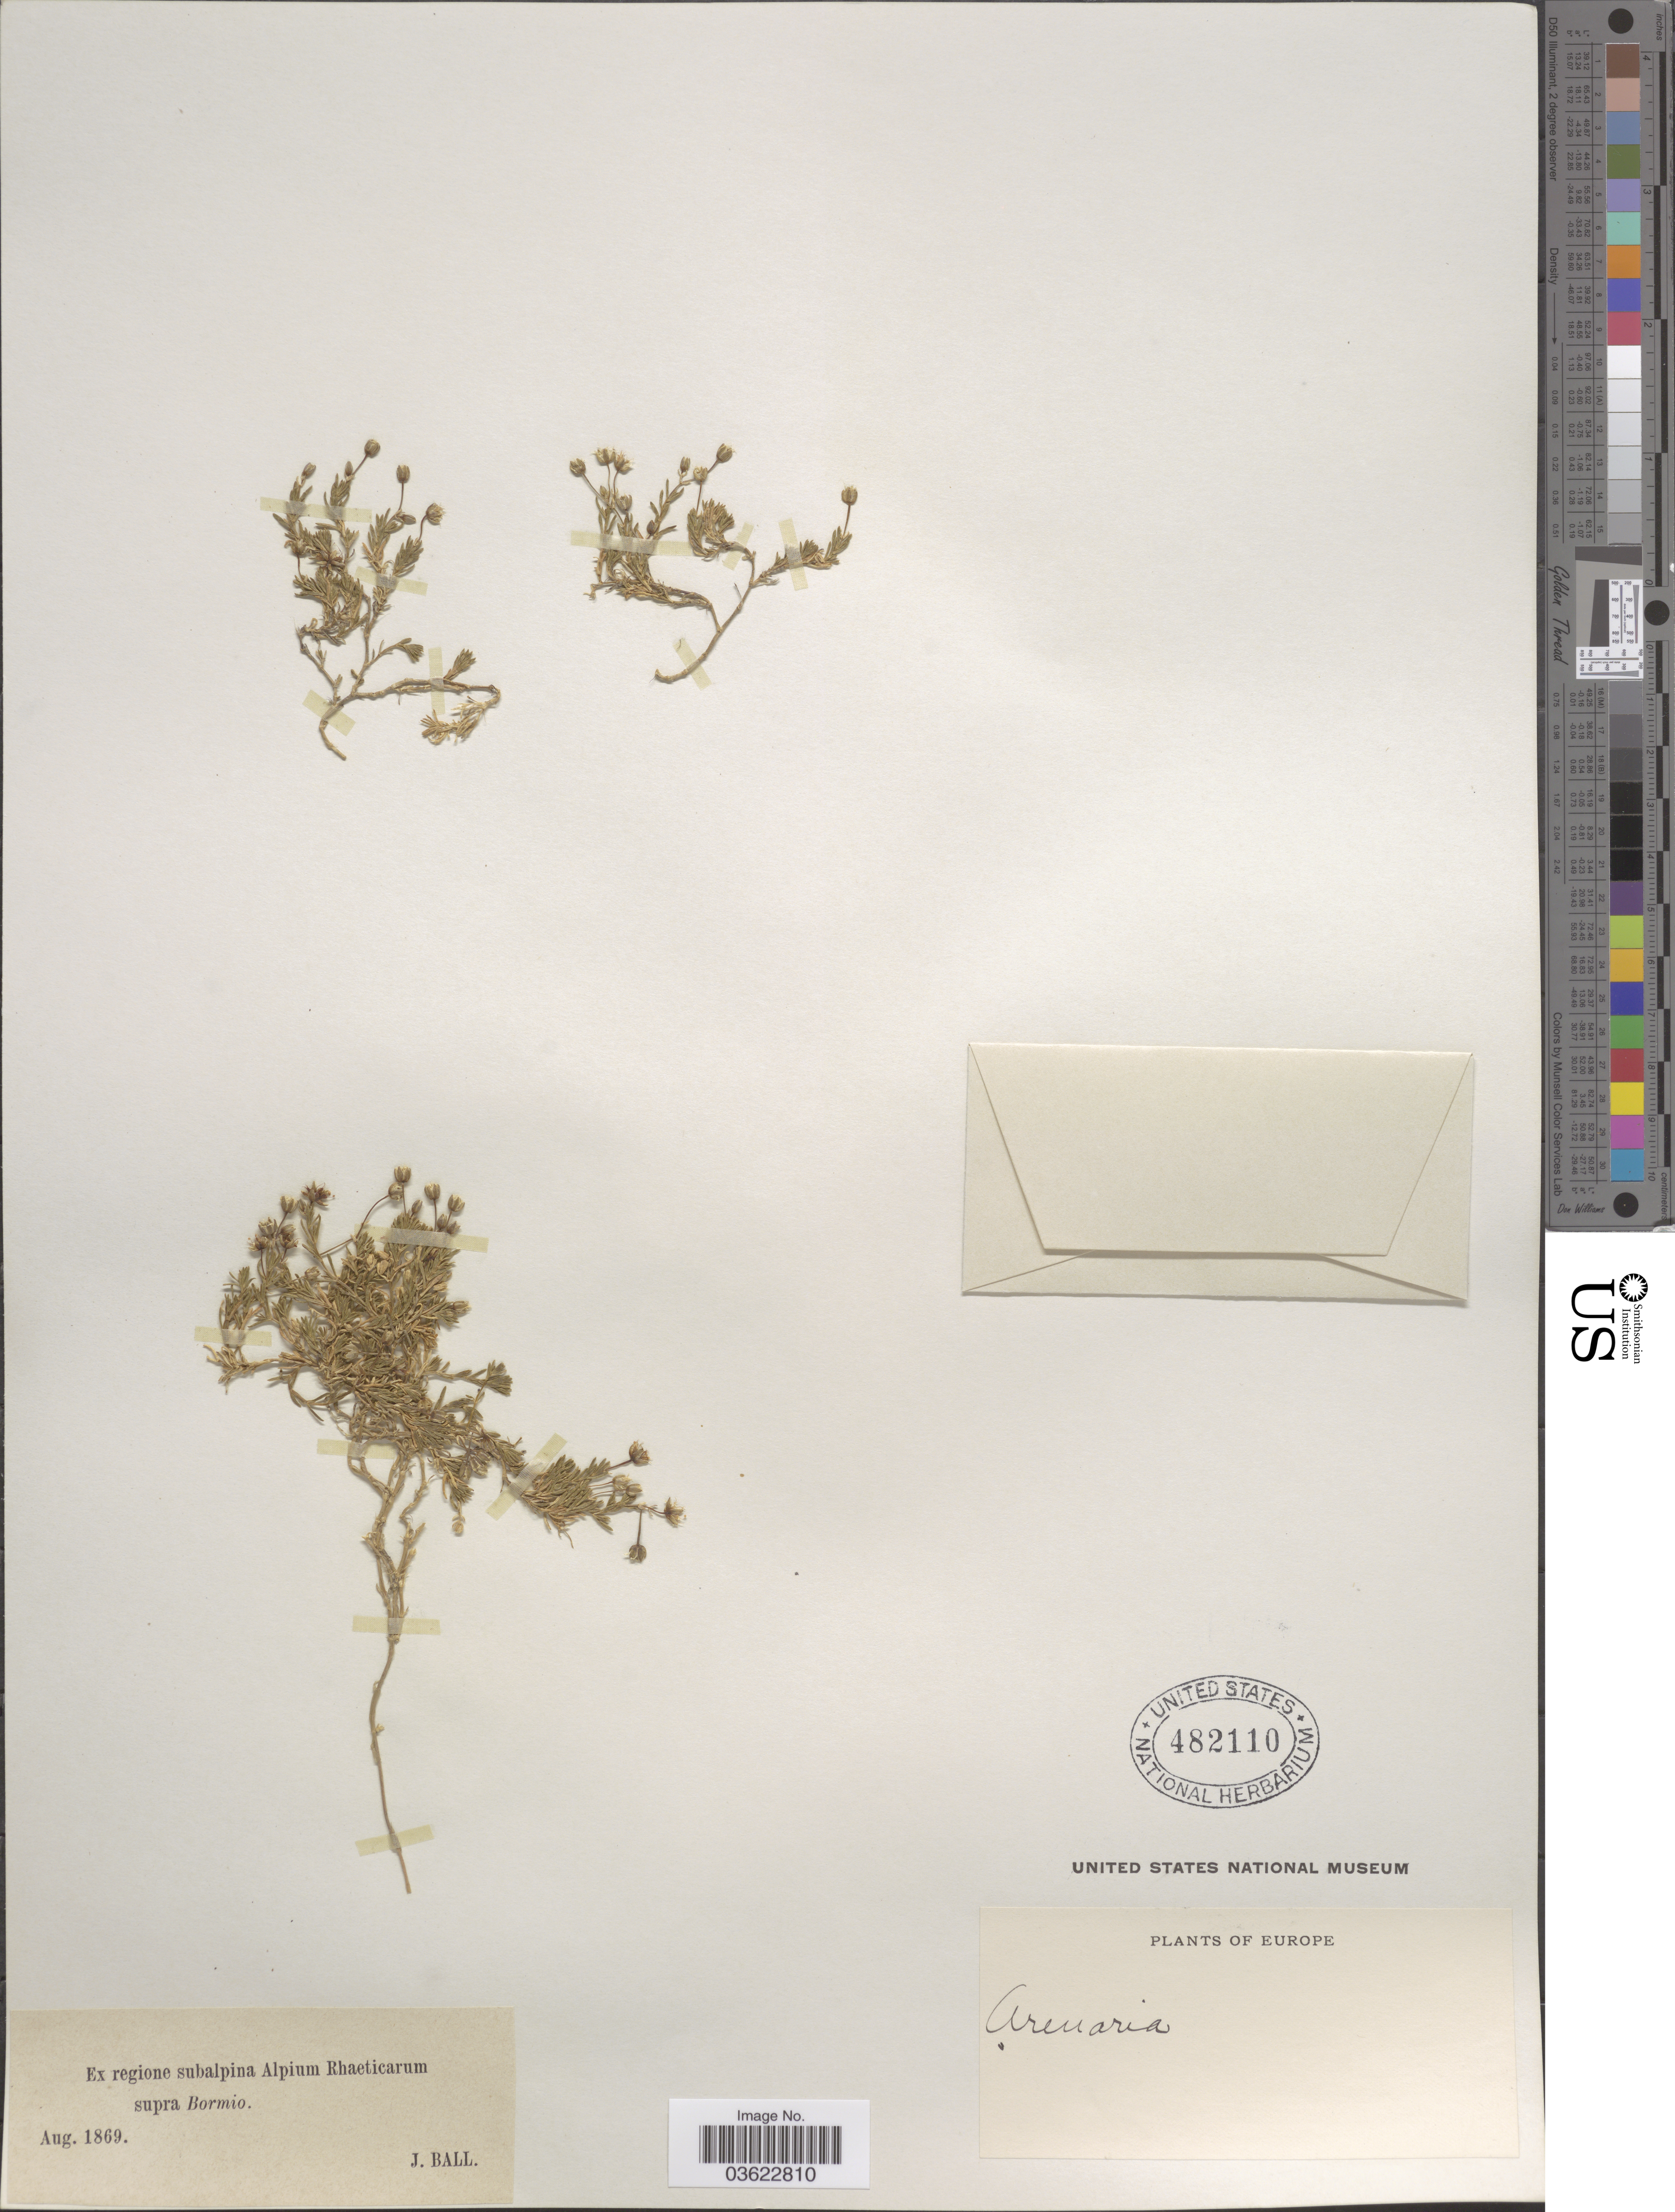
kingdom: Plantae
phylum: Tracheophyta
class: Magnoliopsida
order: Caryophyllales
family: Caryophyllaceae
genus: Arenaria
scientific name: Arenaria sp.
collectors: J. Ball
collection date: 1869-08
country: Italy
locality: Ex regione subalpina Alpium Rhaeticarum supra Bormio. Europe.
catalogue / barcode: US 482110